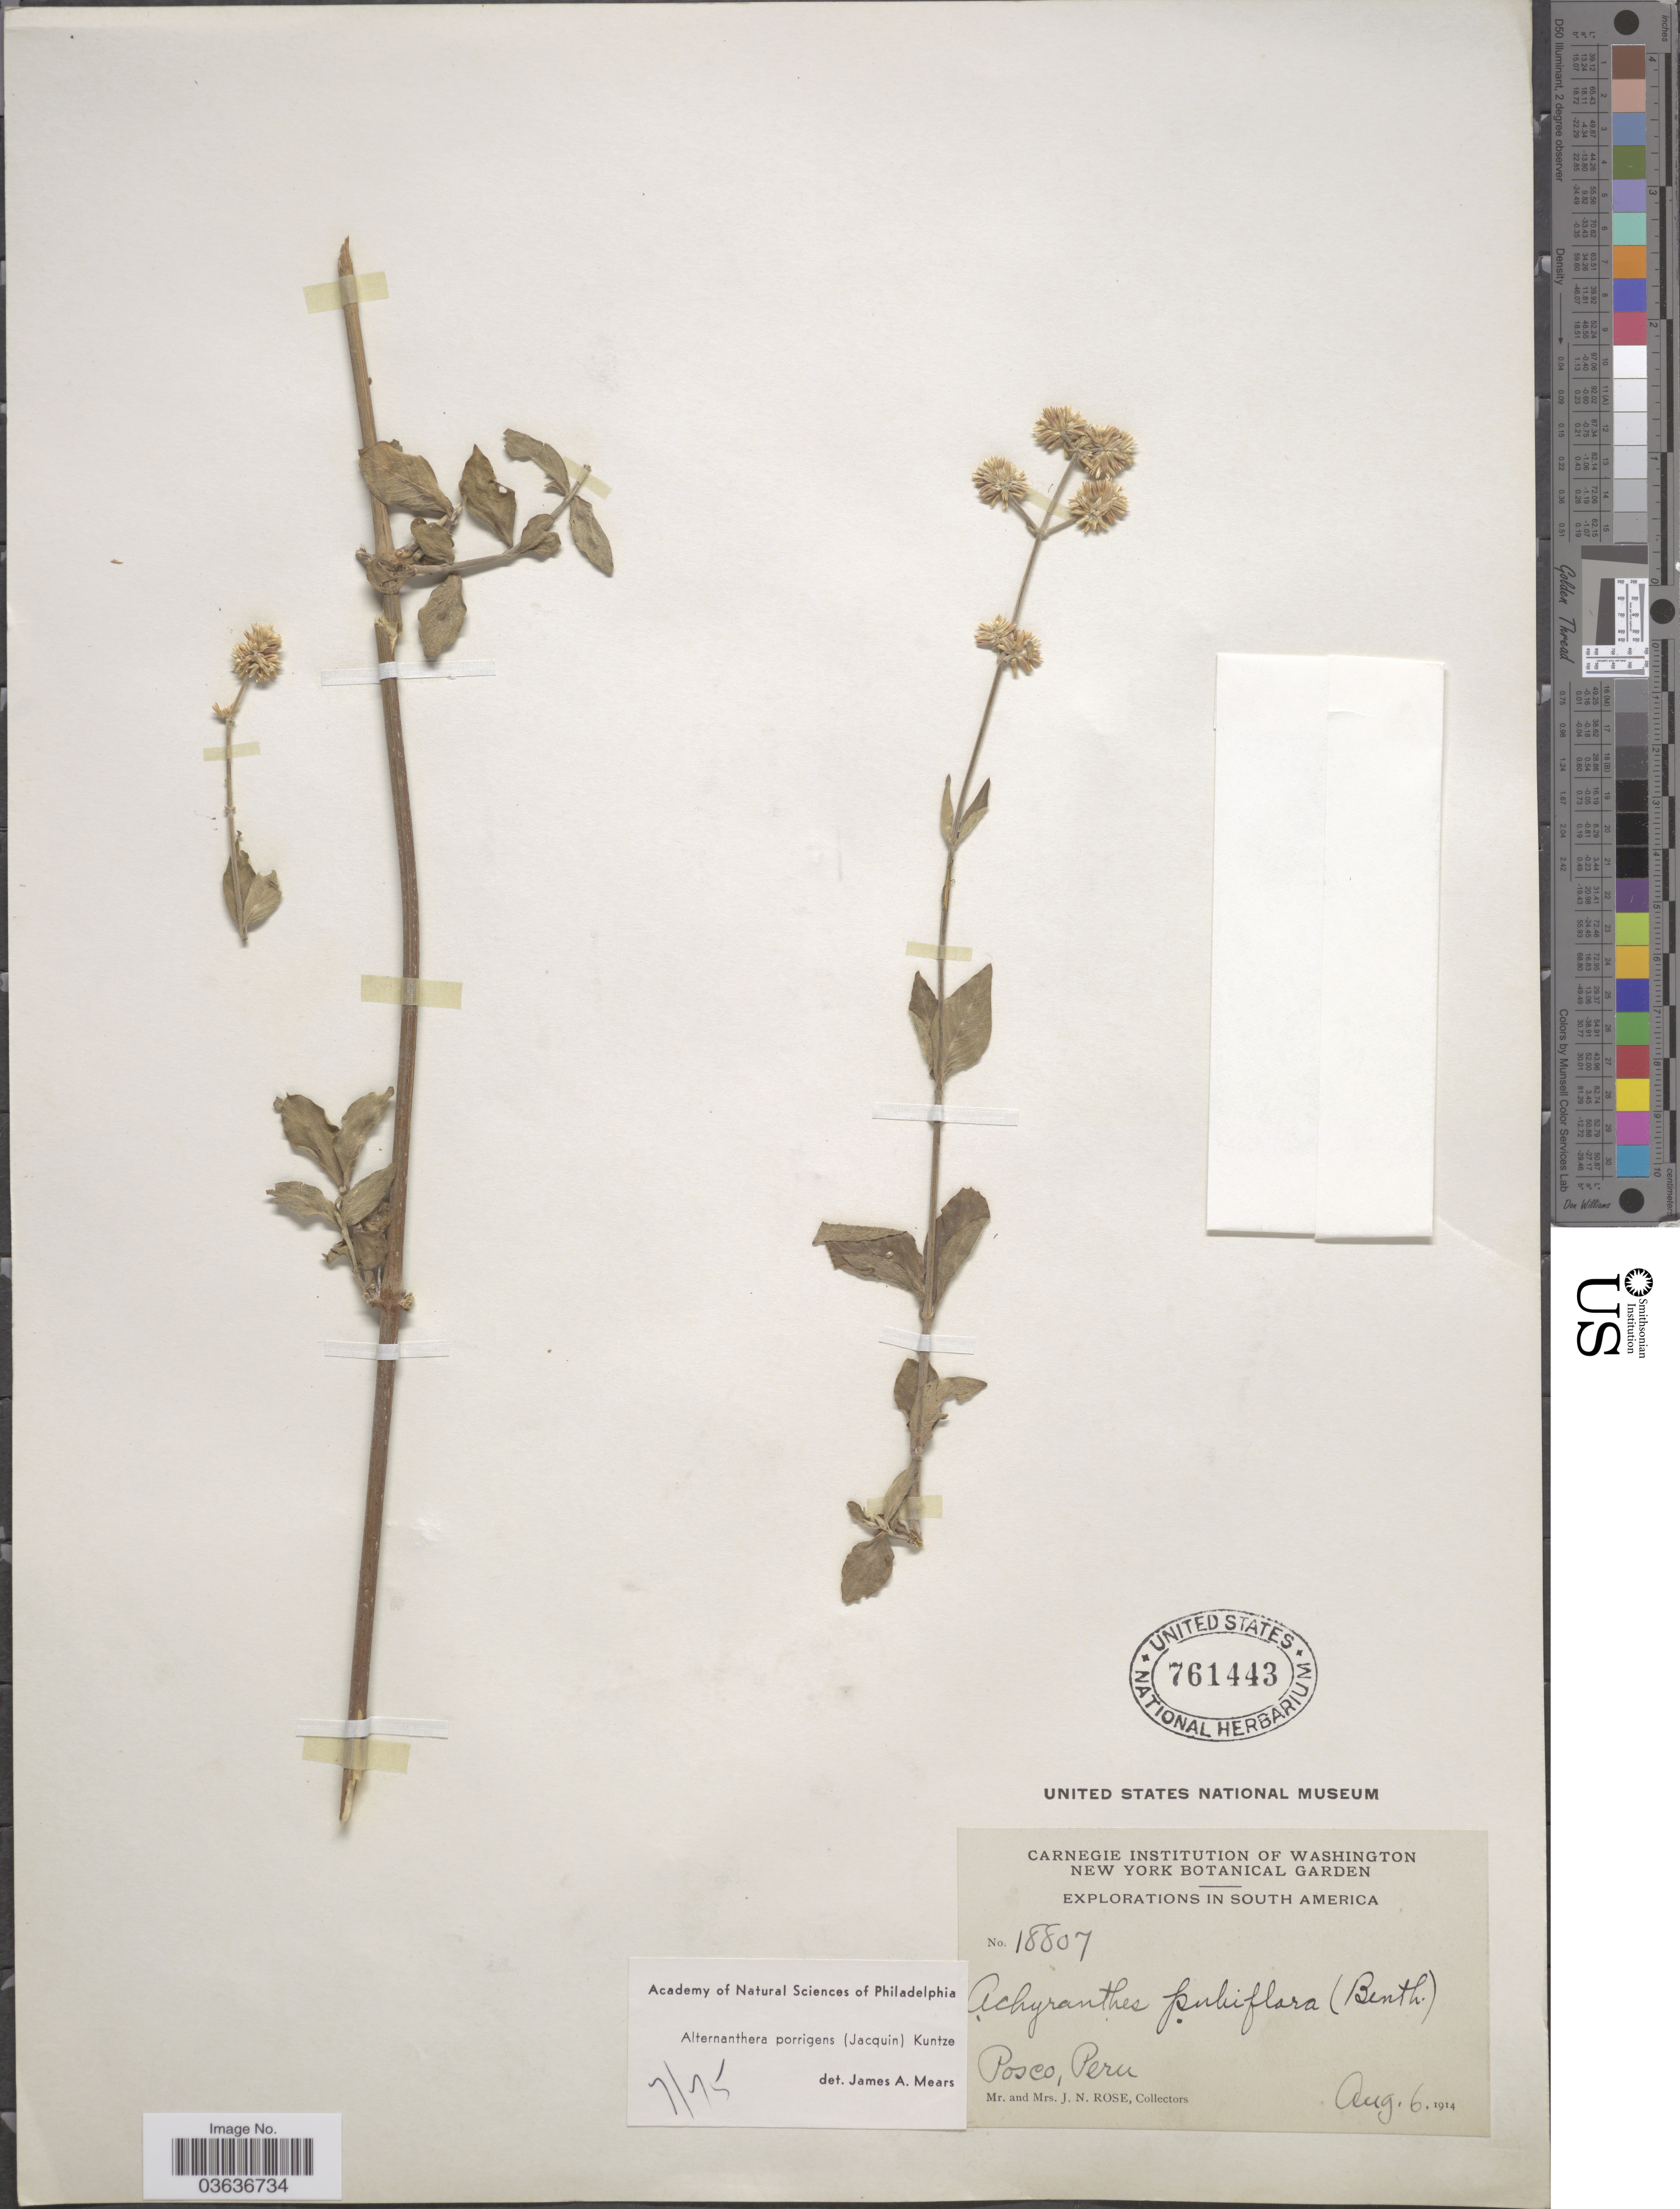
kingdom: Plantae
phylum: Tracheophyta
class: Magnoliopsida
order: Caryophyllales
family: Amaranthaceae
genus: Alternanthera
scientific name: Alternanthera porrigens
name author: (Jacq.) Kuntze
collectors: J. N. Rose & L. B. Rose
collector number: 18807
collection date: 1914-08-06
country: Peru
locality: Posco.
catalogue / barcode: US 761443